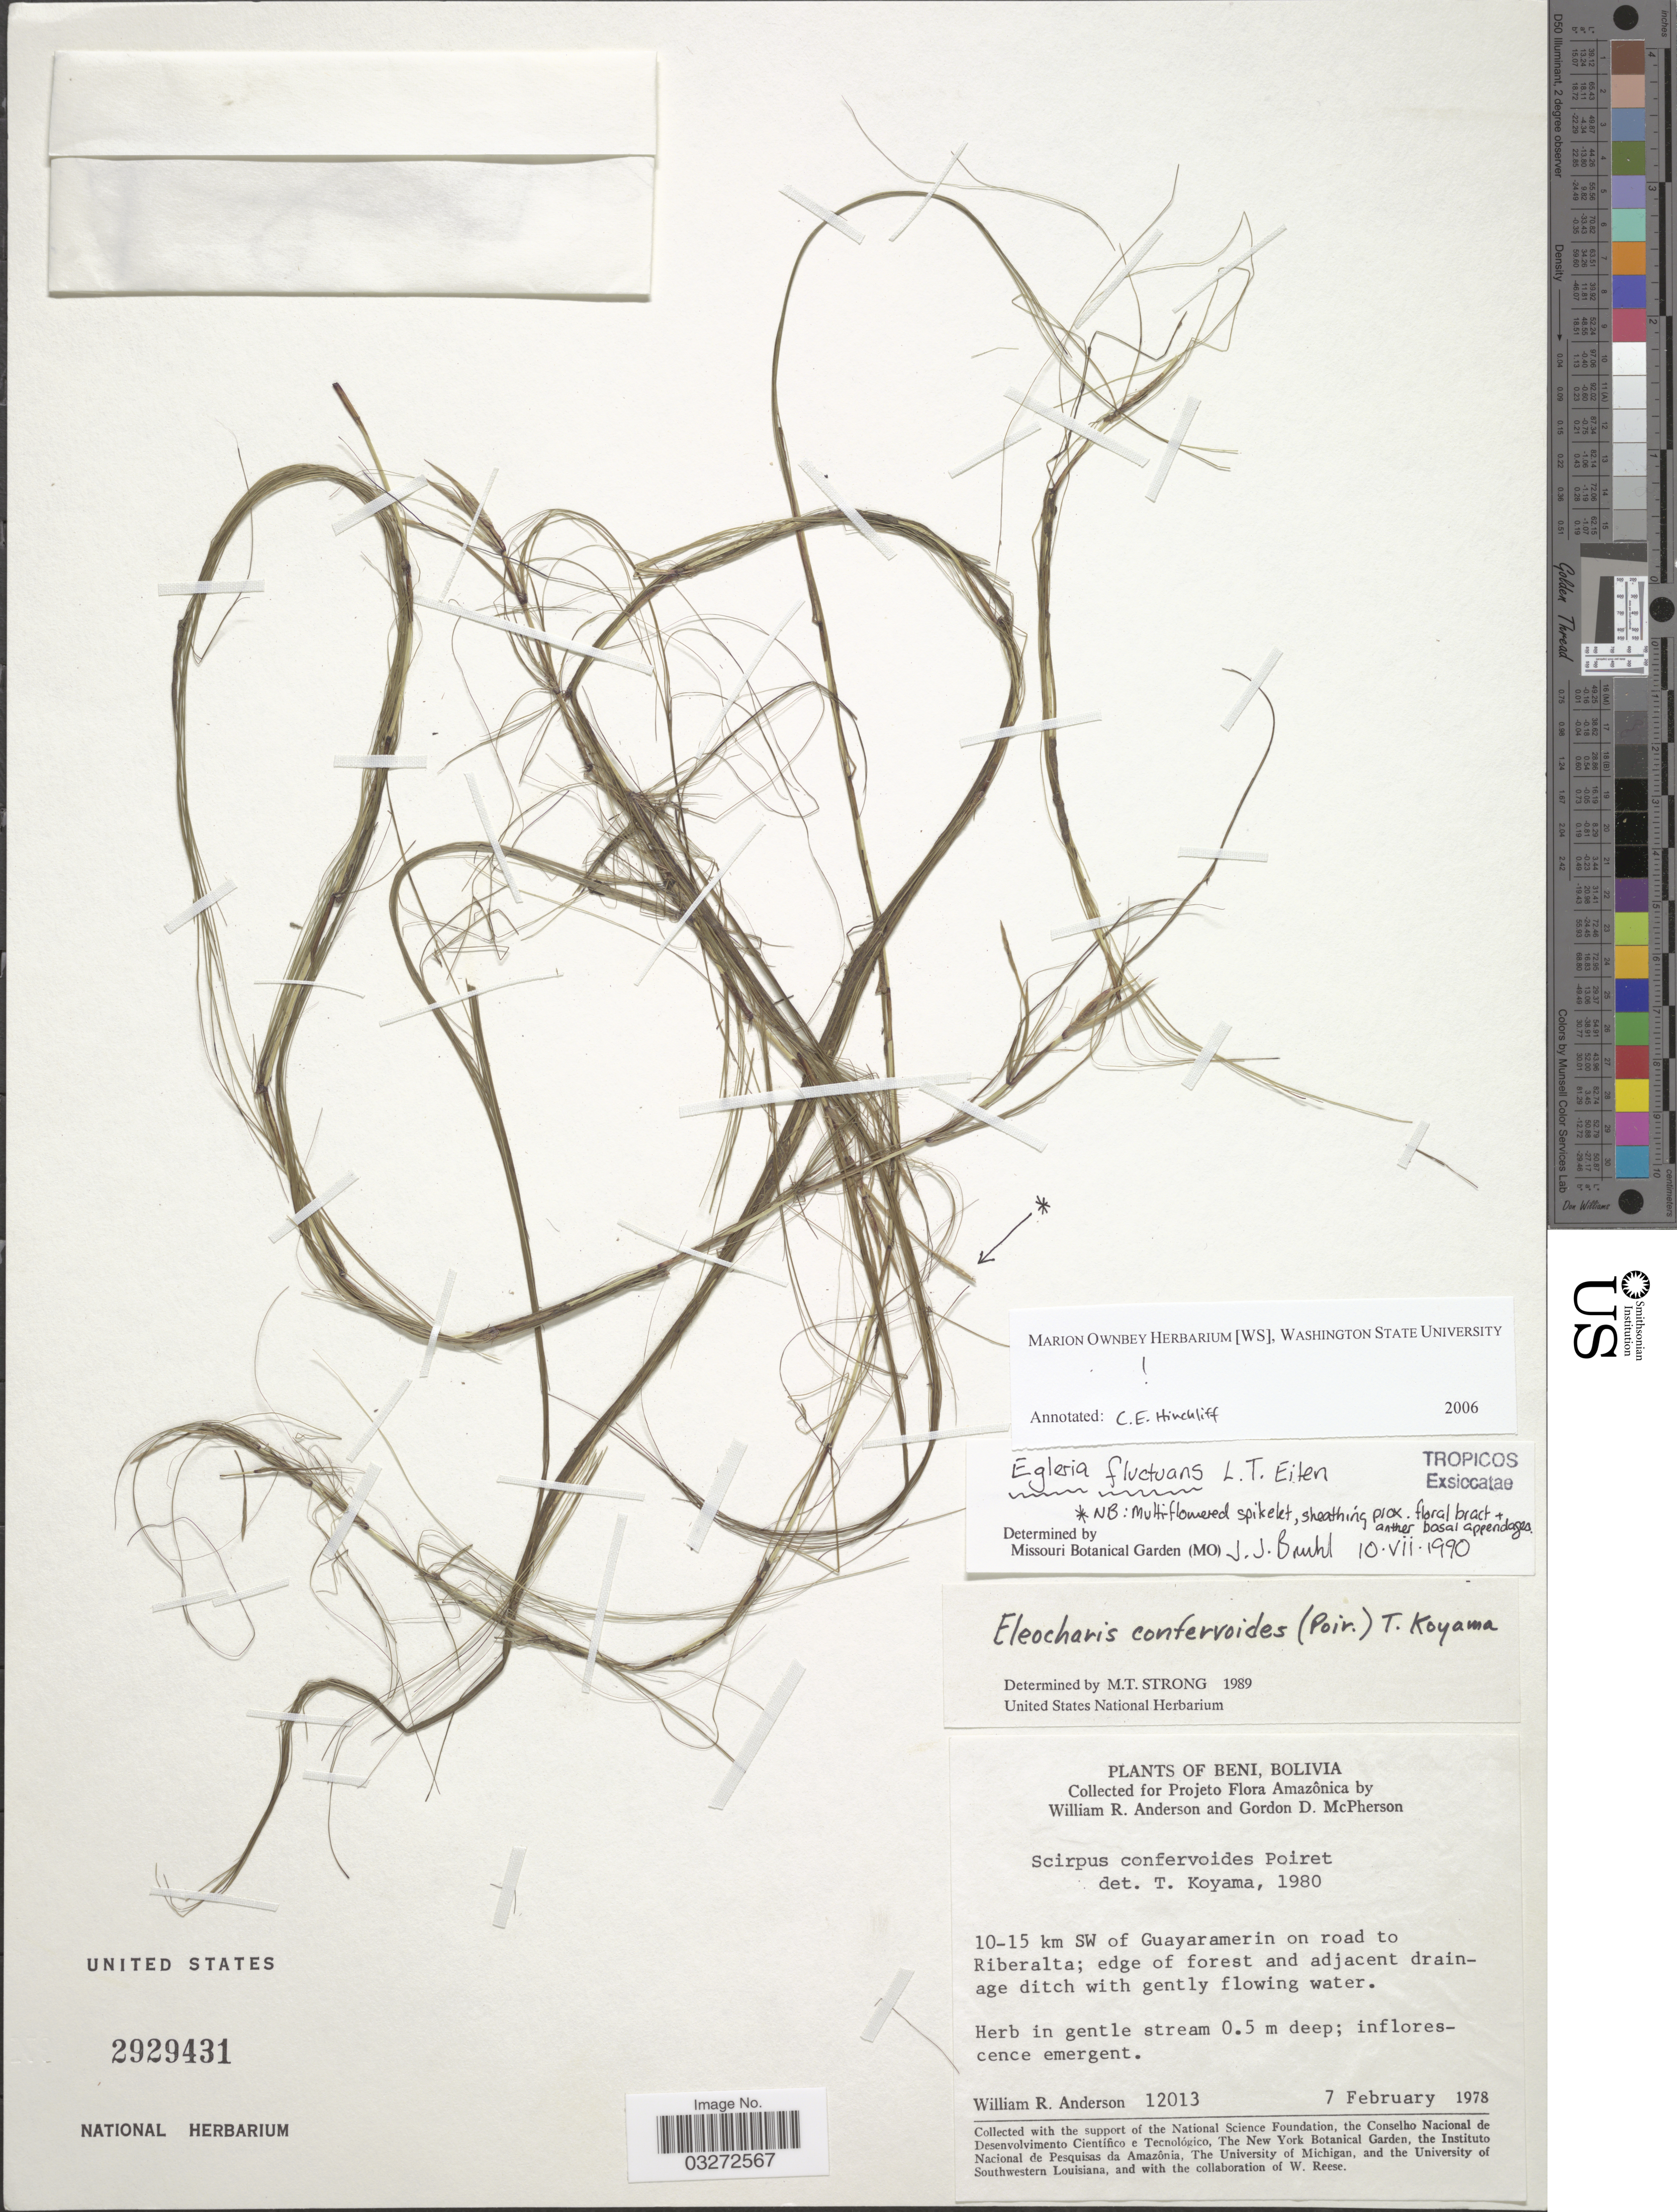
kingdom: Plantae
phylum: Tracheophyta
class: Liliopsida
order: Poales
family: Cyperaceae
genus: Eleocharis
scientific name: Eleocharis fluctuans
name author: (L.T. Eiten) Roalson & Hinchliff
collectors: W. R. Anderson & G. D. McPherson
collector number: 12013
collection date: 1978-02-07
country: Bolivia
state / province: Beni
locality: Amazônica. 10-15 km SW of Guayaramerin on road to Riberalta.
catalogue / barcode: US 2029431